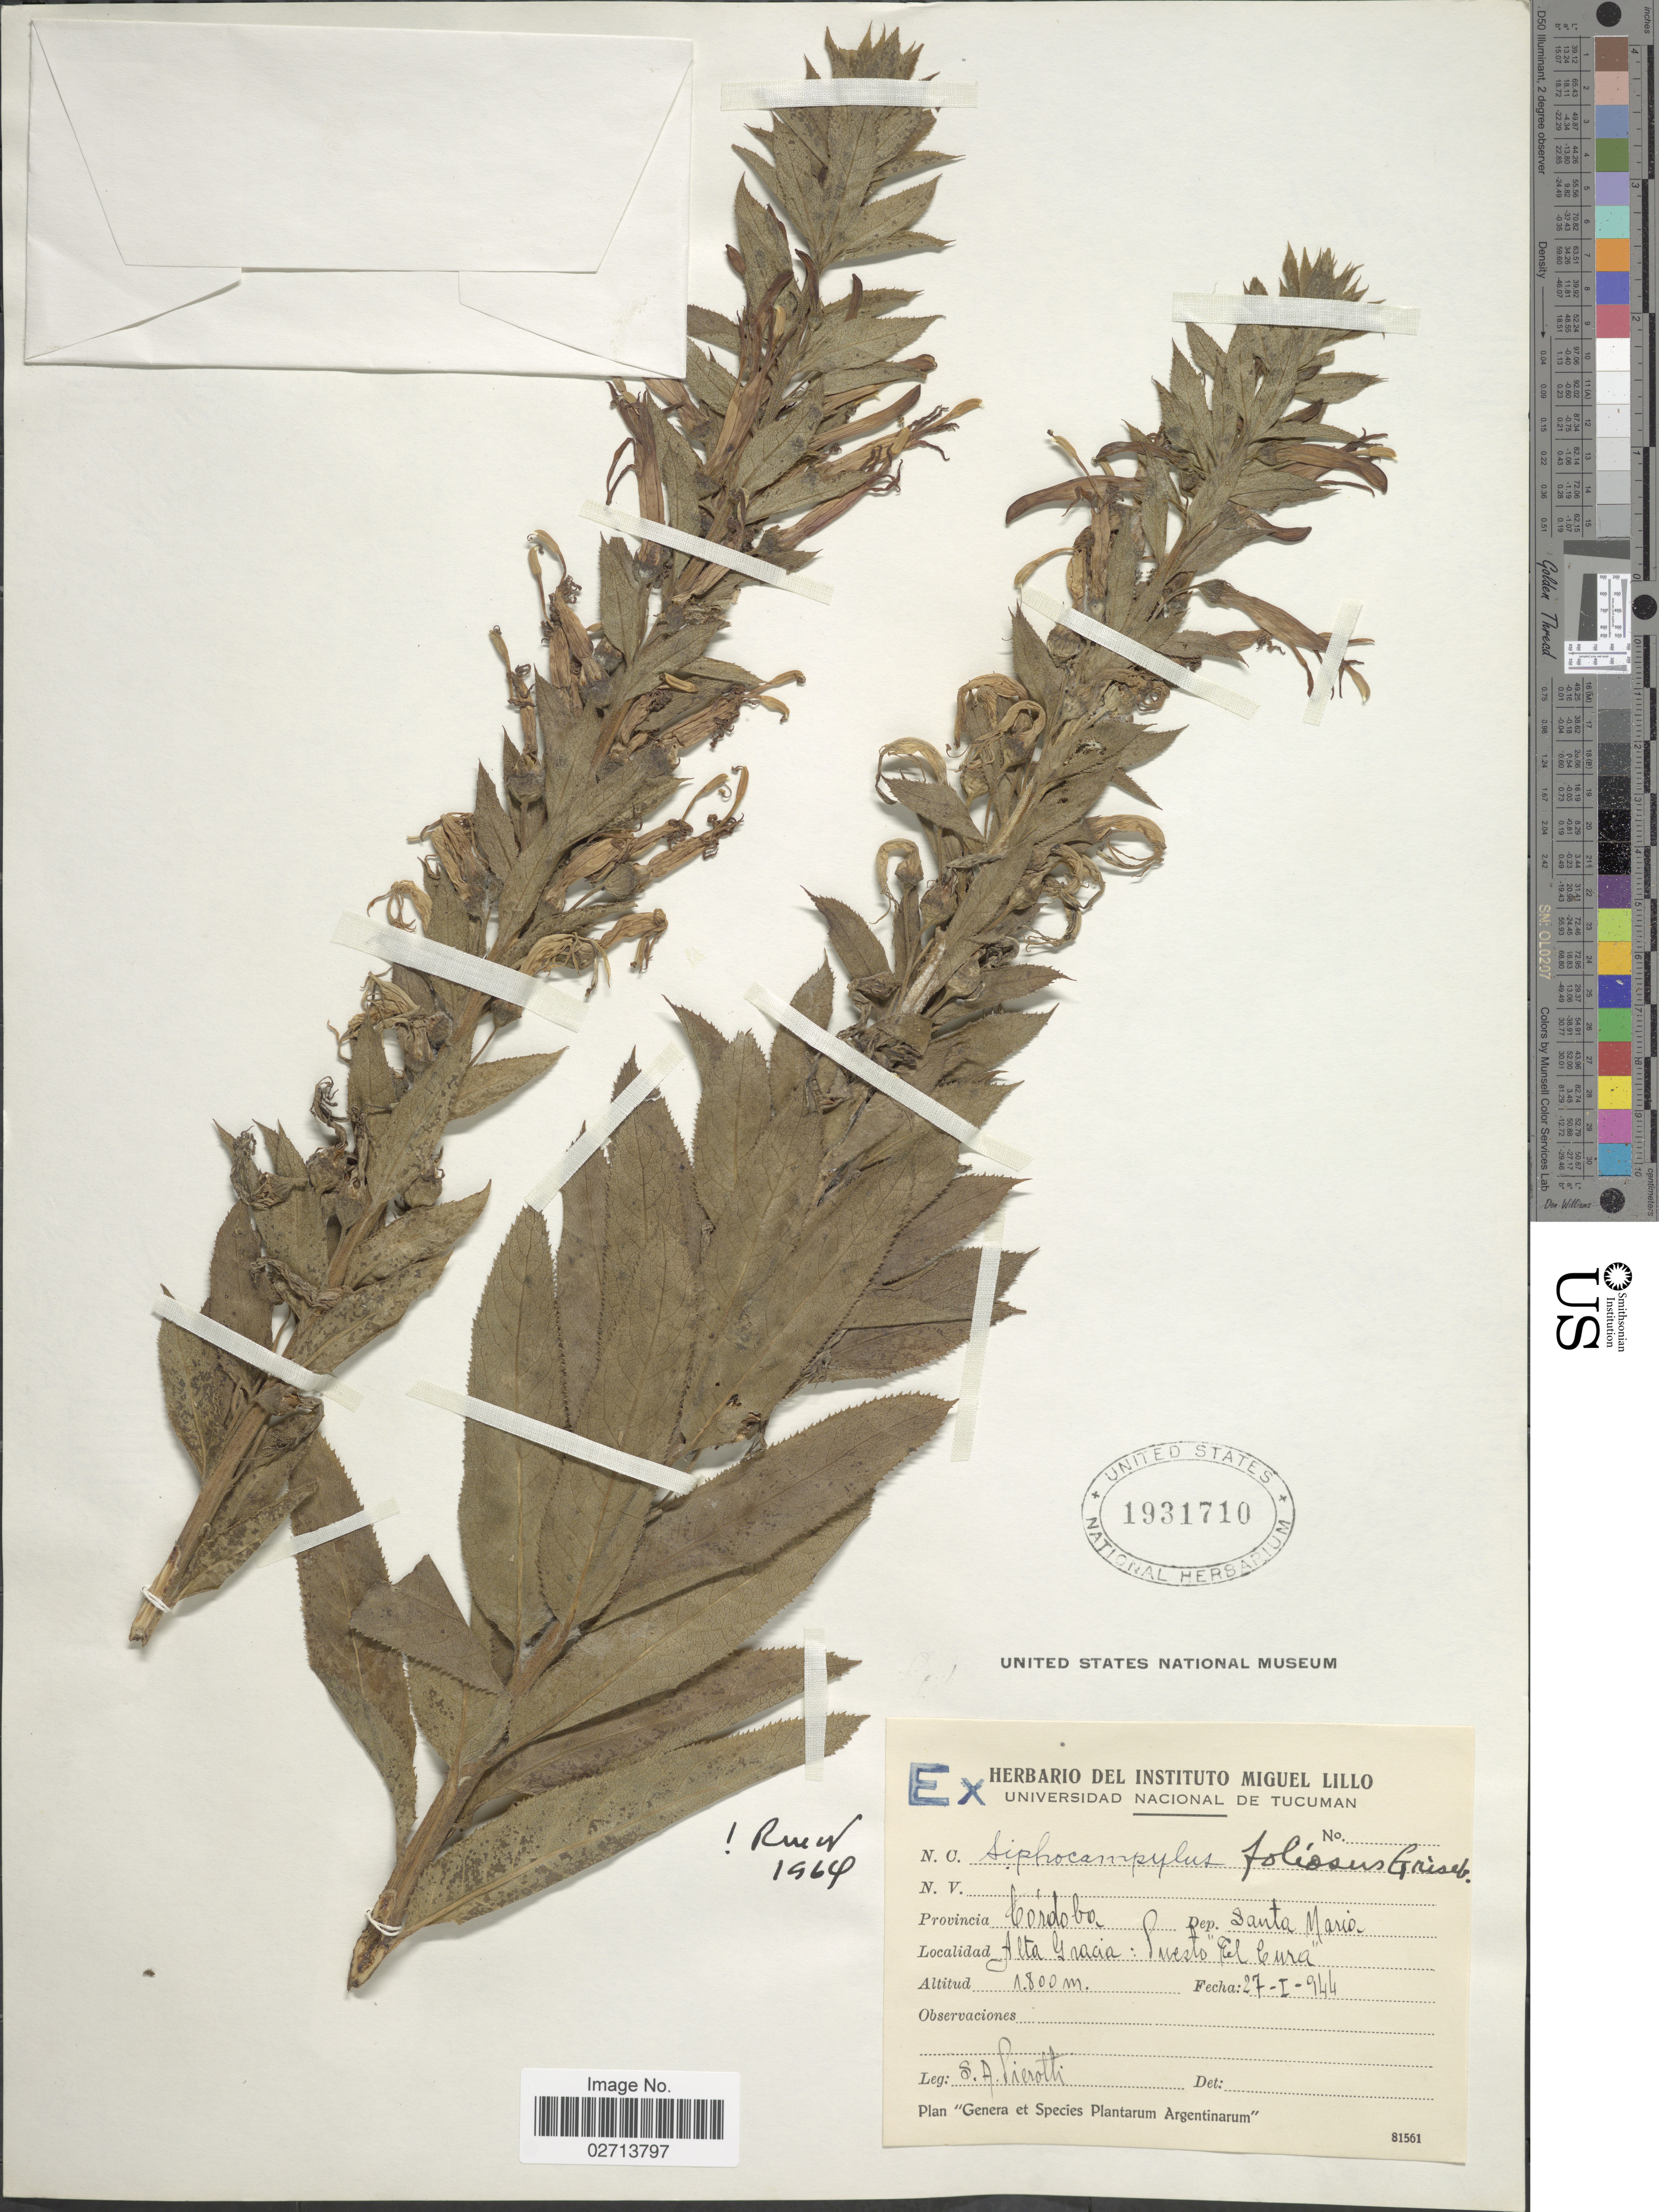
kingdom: Plantae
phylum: Tracheophyta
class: Magnoliopsida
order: Asterales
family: Campanulaceae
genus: Siphocampylus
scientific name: Siphocampylus foliosus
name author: Griseb.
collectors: S. A. Pierotti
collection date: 1944-01-27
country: Argentina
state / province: Cordoba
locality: Dep. Santa Maria, lta Gracia: Puesto 'El Cura'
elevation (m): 1800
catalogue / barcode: US 1931710